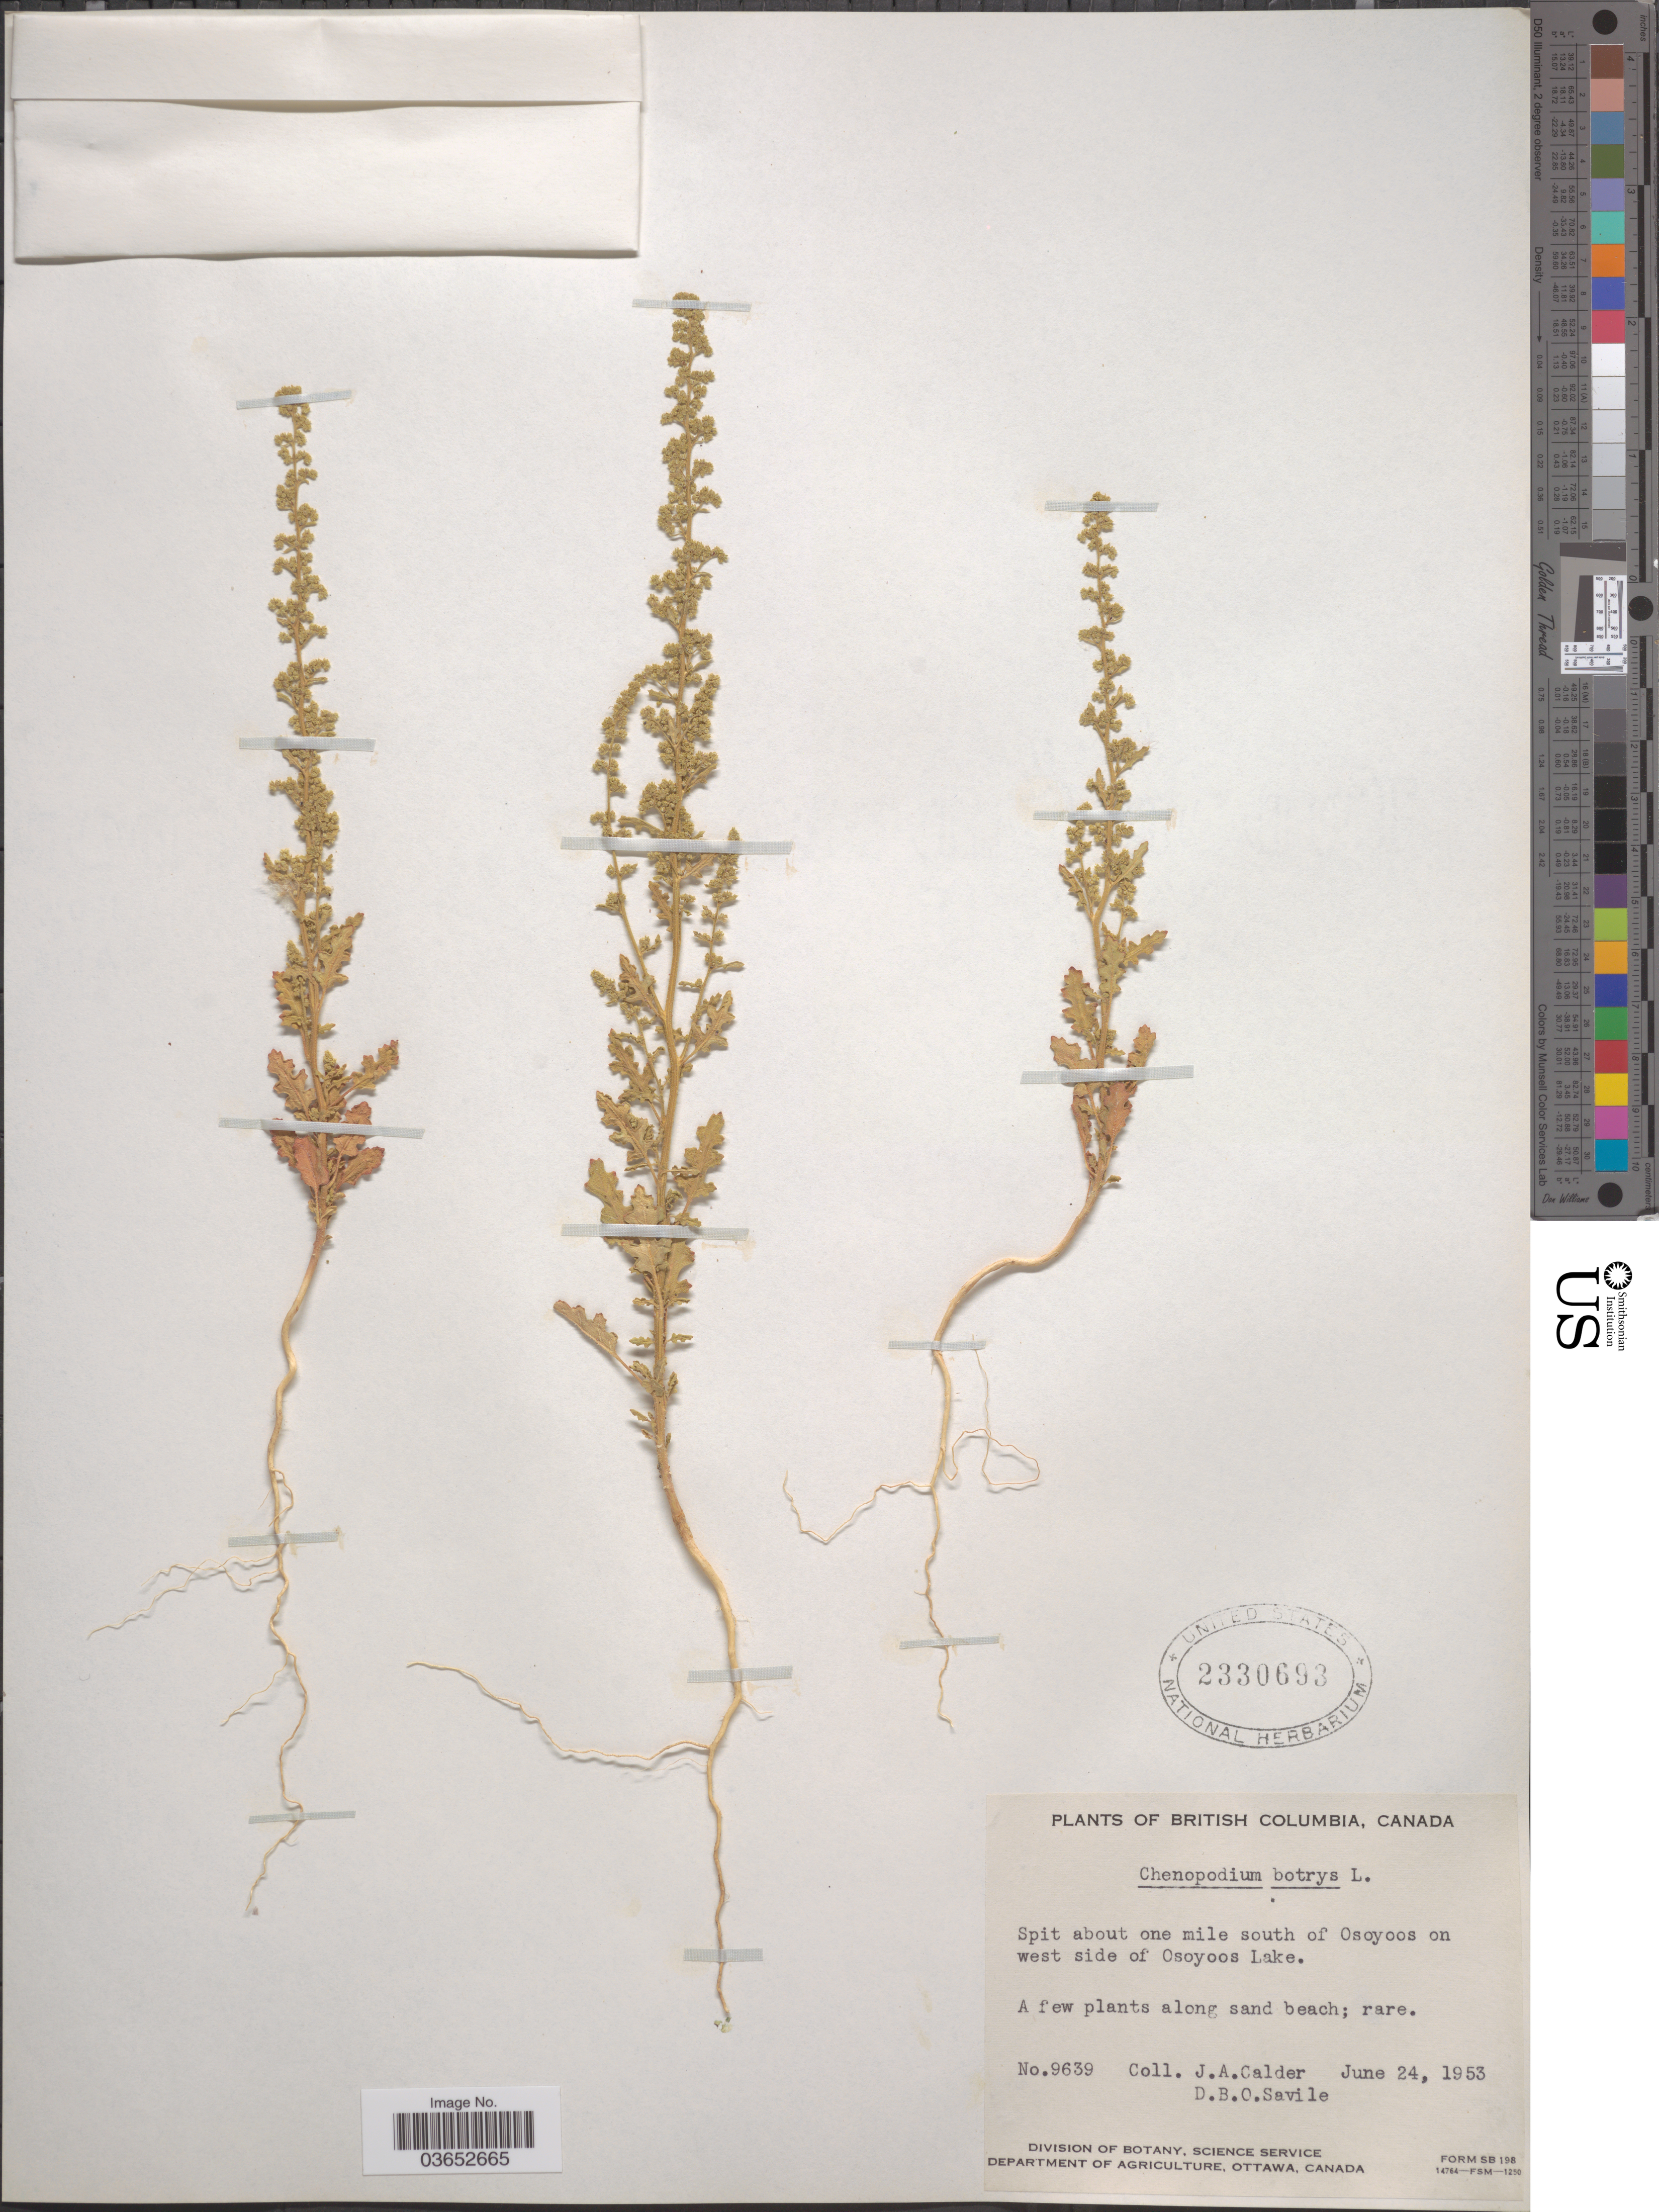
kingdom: Plantae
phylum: Tracheophyta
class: Magnoliopsida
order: Caryophyllales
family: Amaranthaceae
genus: Chenopodium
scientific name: Chenopodium botrys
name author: L.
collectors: J. A. Calder & D. Savile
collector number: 9639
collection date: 1953-06-24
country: Canada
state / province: British Columbia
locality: Spit about one mile south of Osoyoos on west side of Osoyoos Lake.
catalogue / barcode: US 2330693